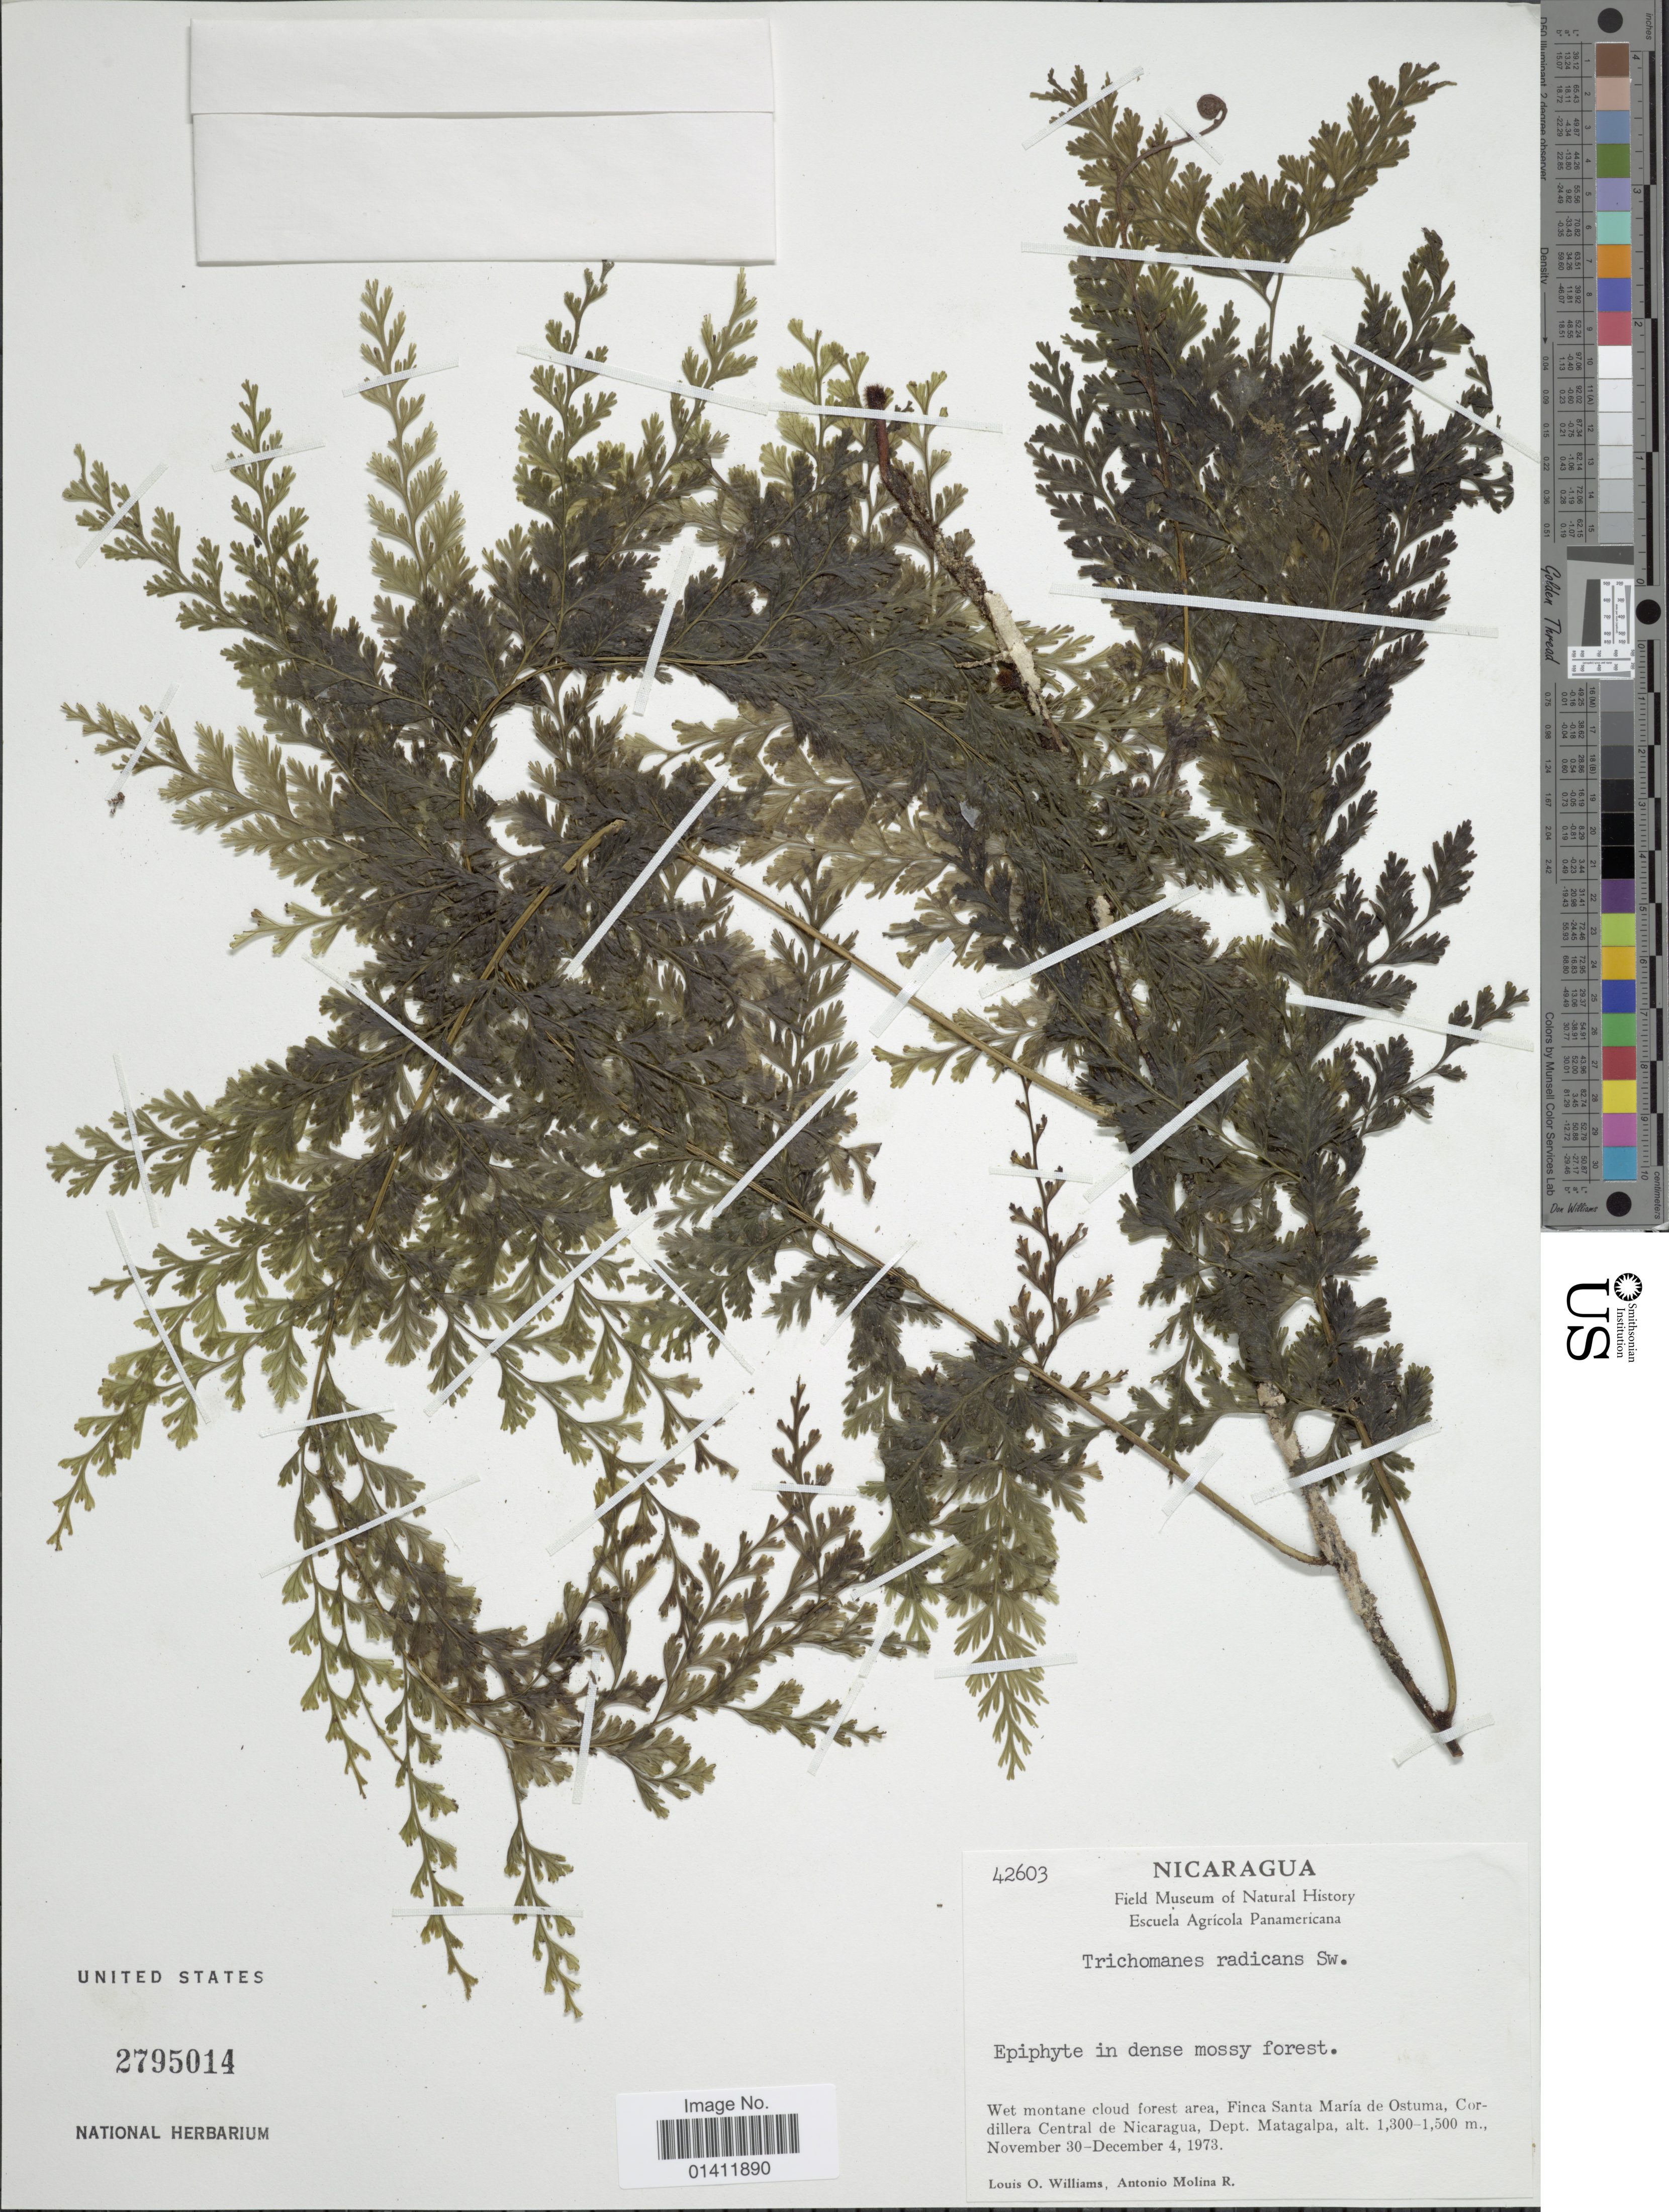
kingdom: Plantae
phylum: Tracheophyta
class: Polypodiopsida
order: Hymenophyllales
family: Hymenophyllaceae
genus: Vandenboschia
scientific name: Vandenboschia radicans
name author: (Sw.) Copel.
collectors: L. O. Williams & A. Molina R.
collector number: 42603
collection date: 1973-11-30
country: Nicaragua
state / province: Matagalpa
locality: Finca Santa Maria de Ostuma, Cordillera Central de Nicaragua, Dept. Matagalpa.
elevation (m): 1300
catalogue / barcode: US 2795014